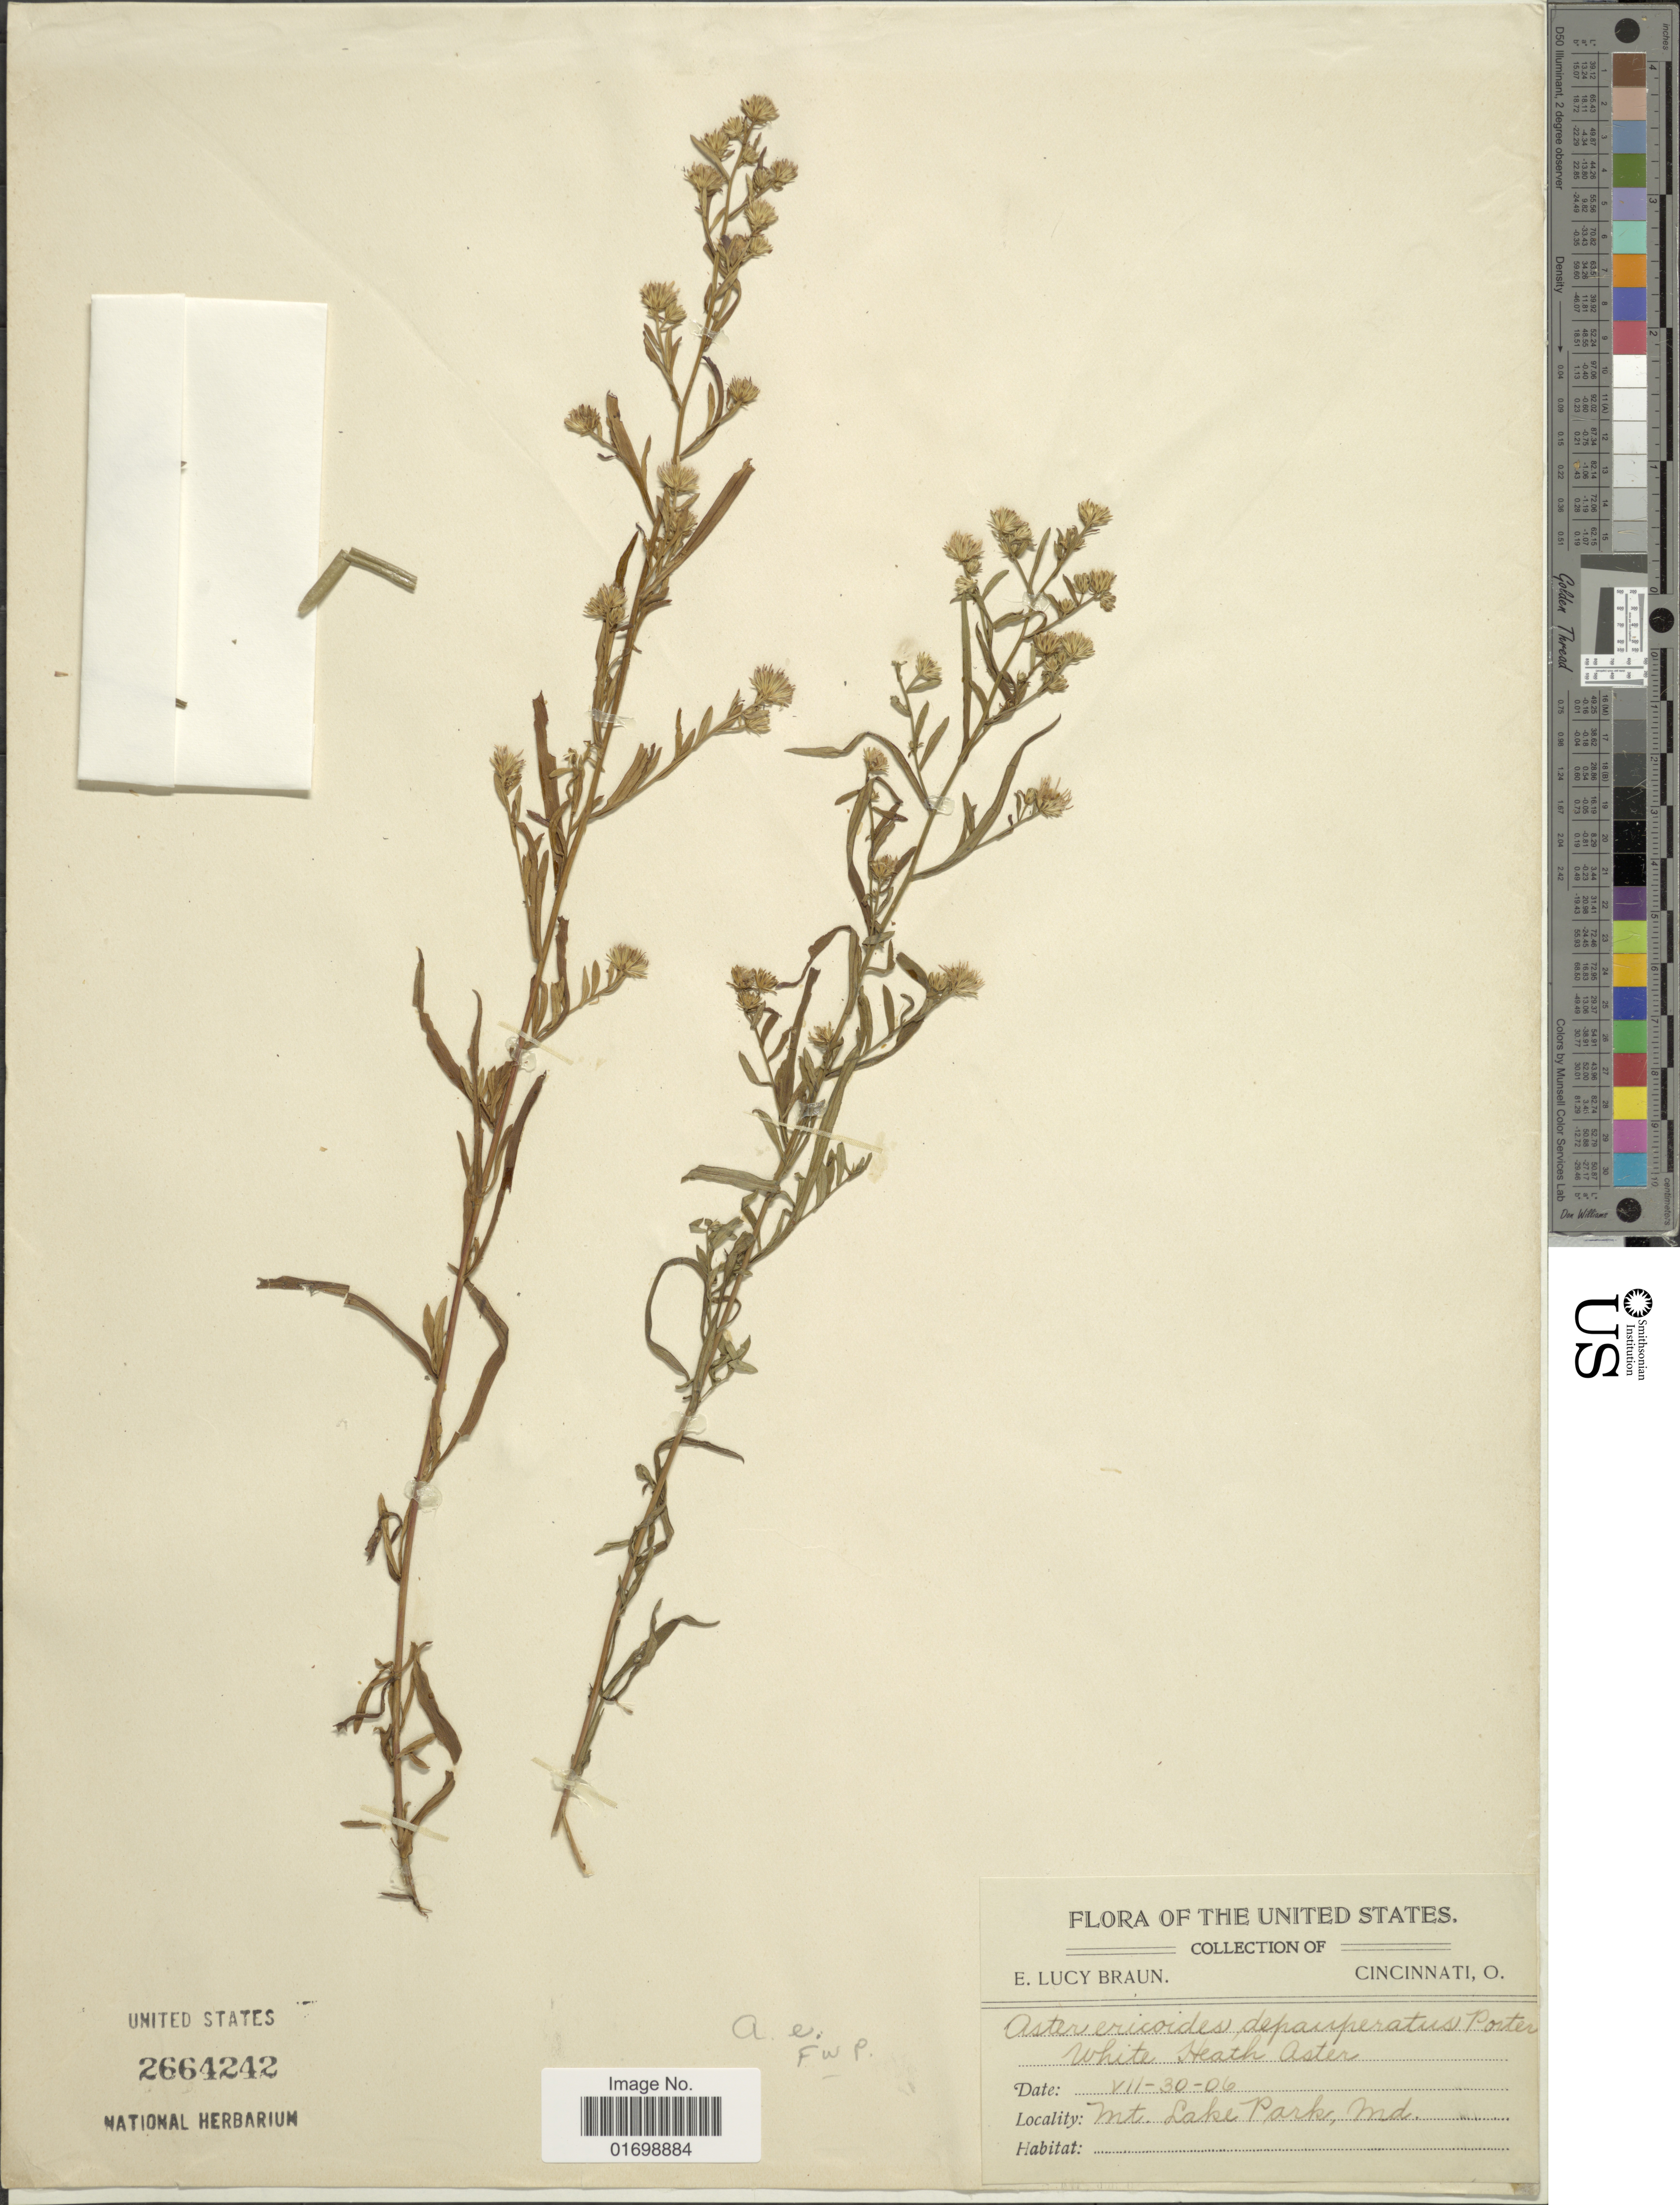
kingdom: Plantae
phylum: Tracheophyta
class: Magnoliopsida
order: Asterales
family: Asteraceae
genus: Symphyotrichum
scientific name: Symphyotrichum ericoides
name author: (L.) G.L. Nesom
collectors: E. L. Braun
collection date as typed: Transcribed d/m/y: 30/7/6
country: United States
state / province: Maryland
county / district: Garrett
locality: Mt. Lake Park.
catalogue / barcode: US 2664242